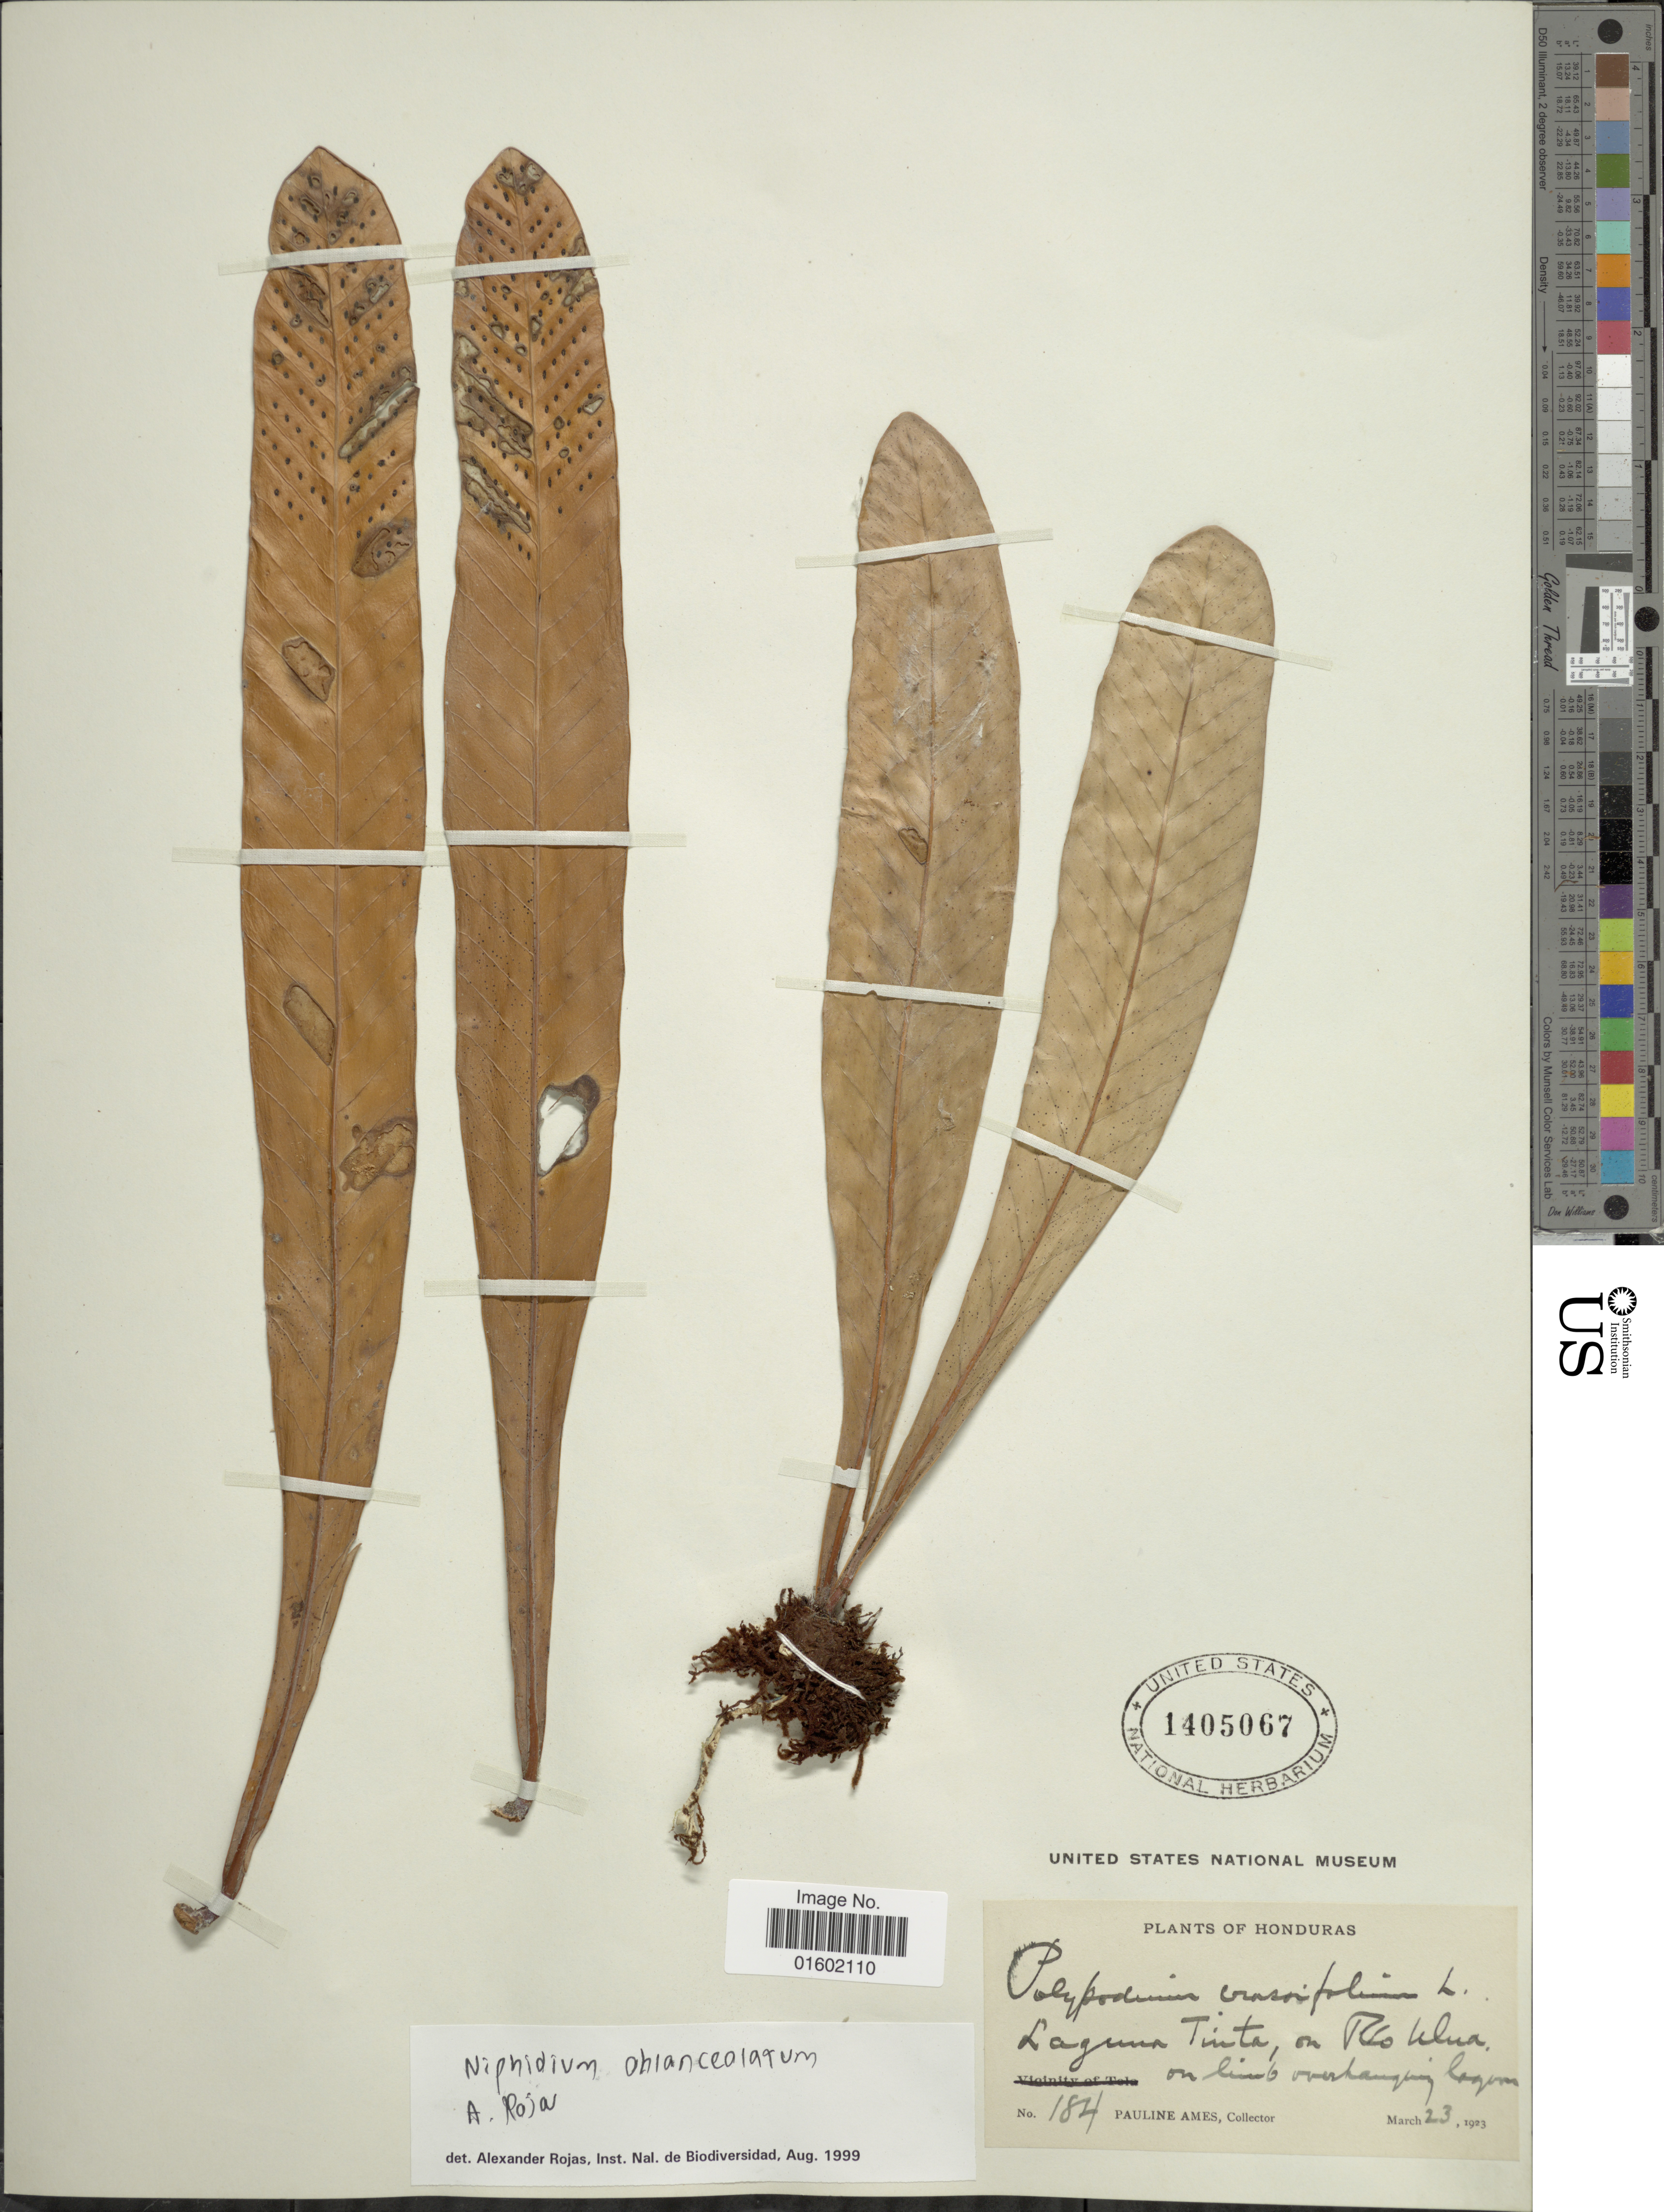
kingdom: Plantae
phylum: Tracheophyta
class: Polypodiopsida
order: Polypodiales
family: Polypodiaceae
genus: Niphidium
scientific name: Niphidium crassifolium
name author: (L.) Lellinger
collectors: P. Ames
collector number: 184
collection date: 1923-03-23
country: Honduras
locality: Laguna Tinta, on Rio Ulua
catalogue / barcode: US 1405067